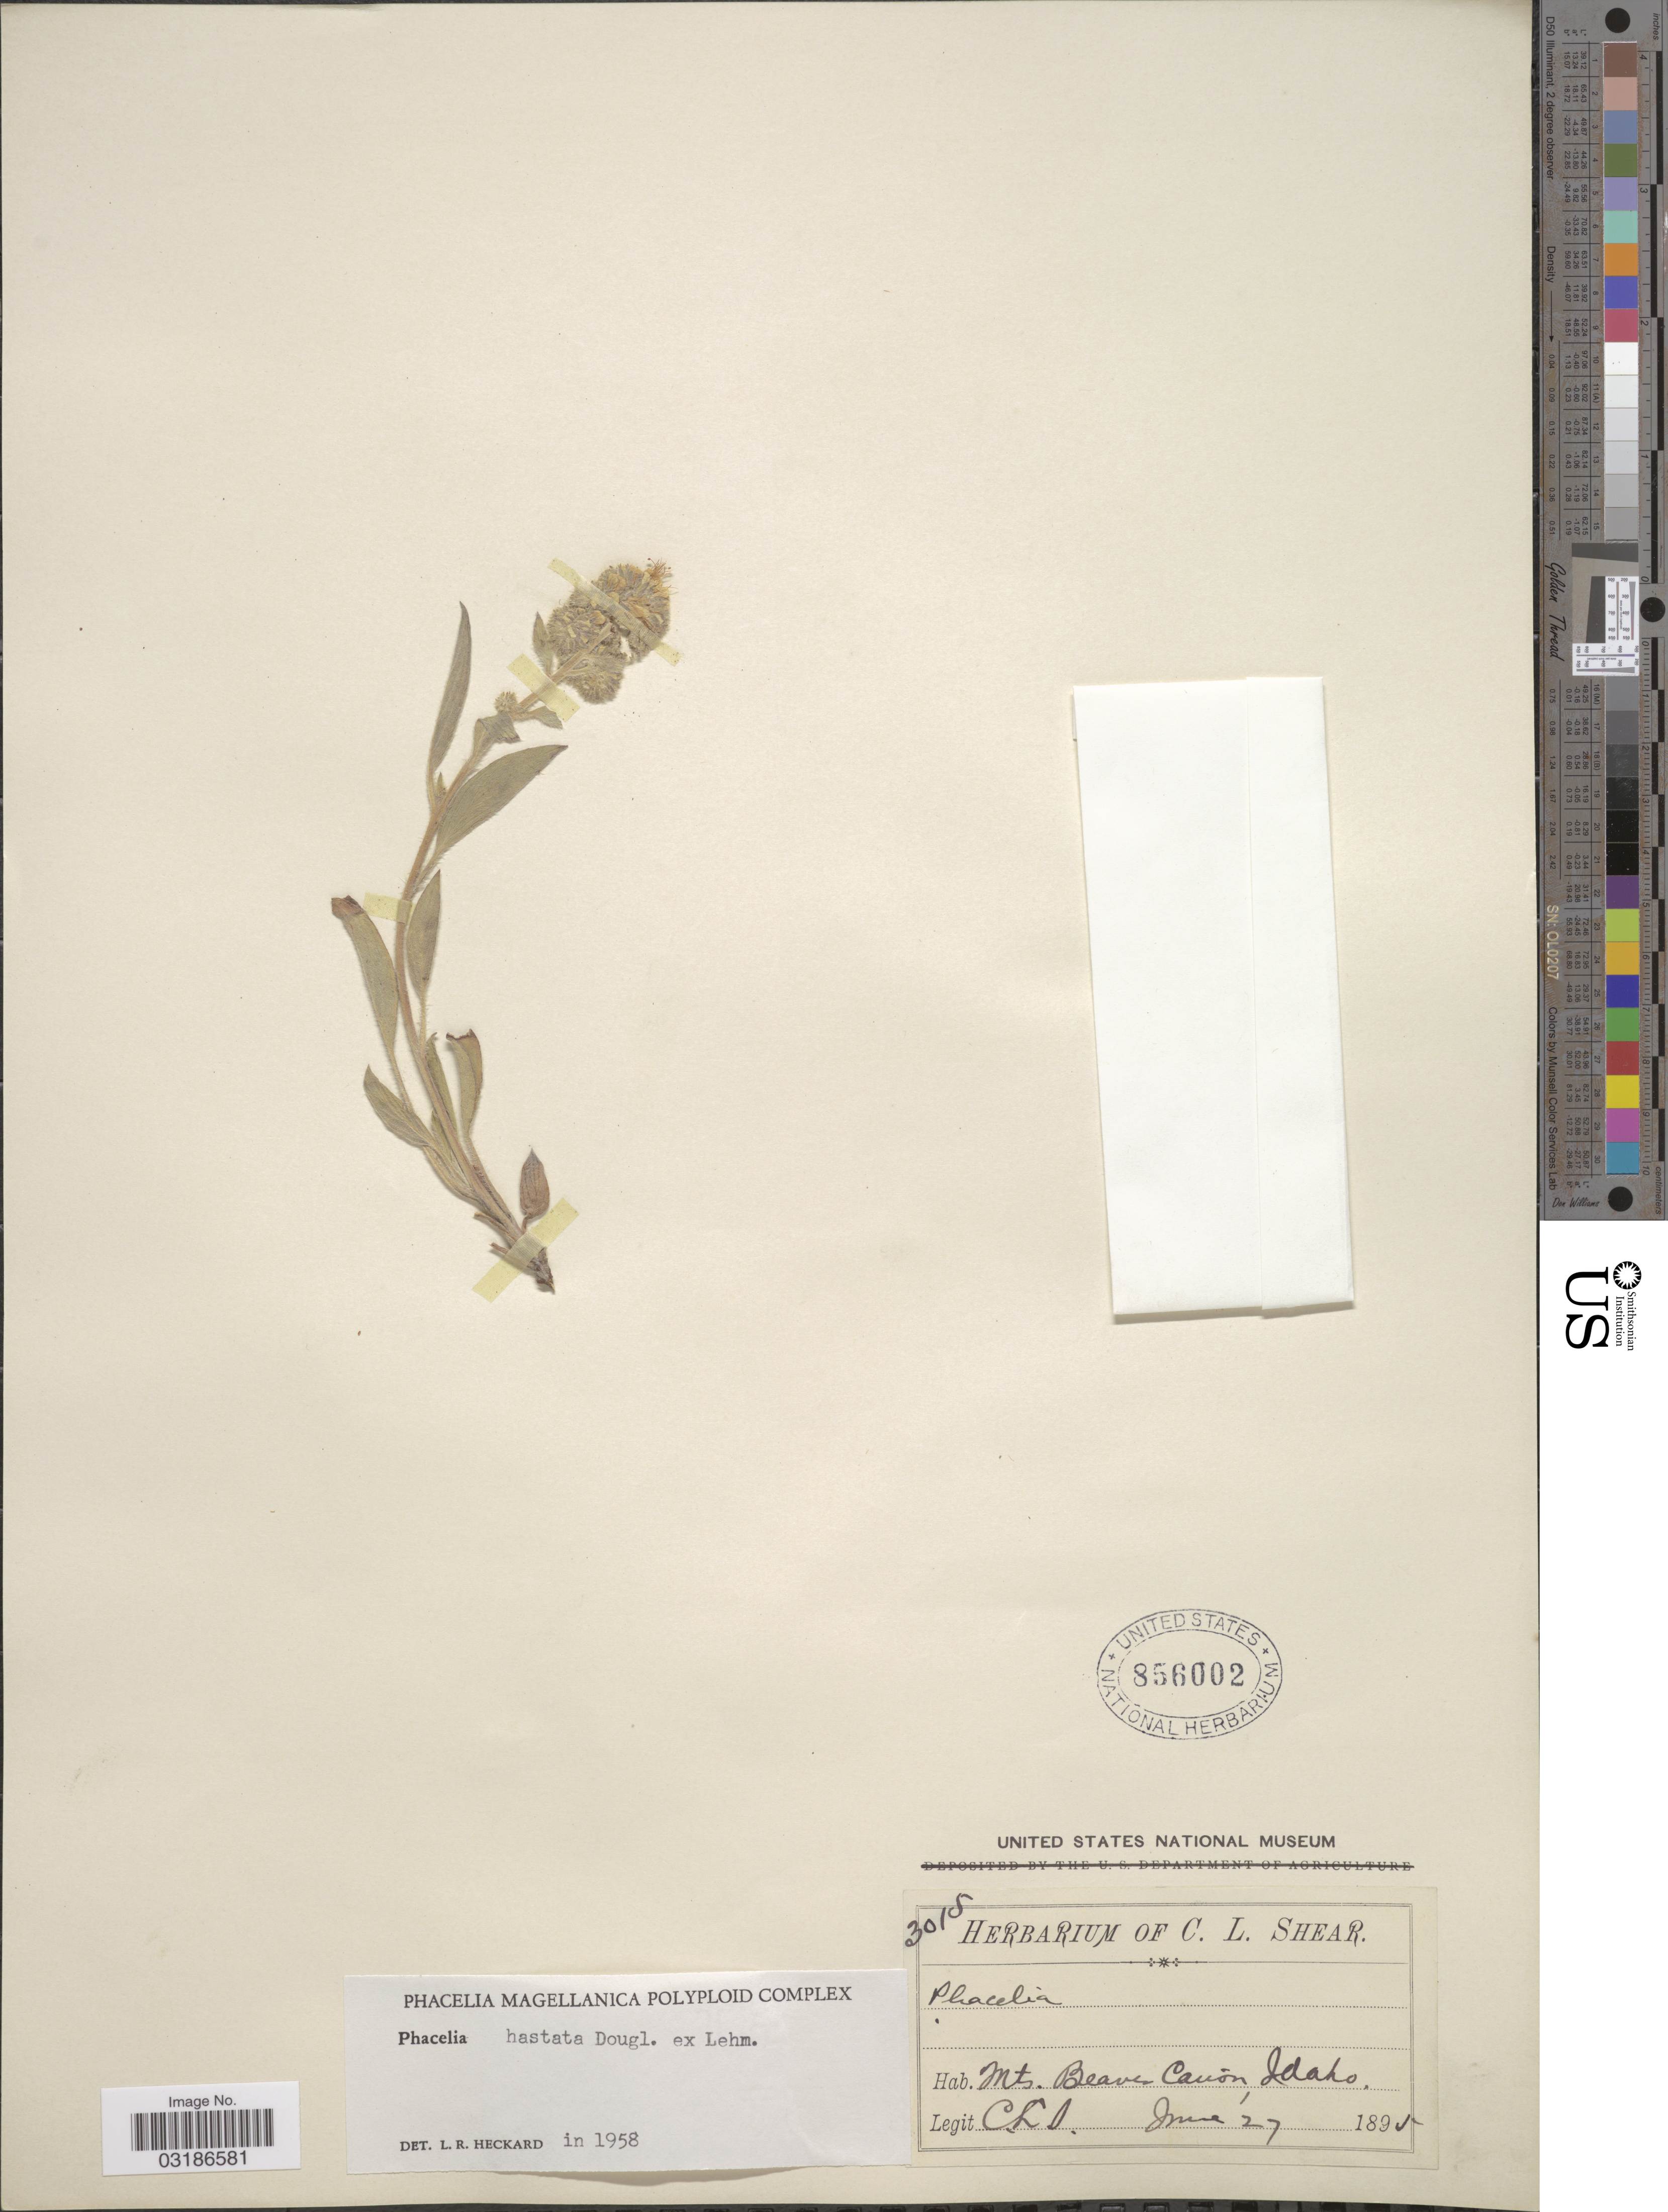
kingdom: Plantae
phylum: Tracheophyta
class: Magnoliopsida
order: Boraginales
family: Hydrophyllaceae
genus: Phacelia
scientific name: Phacelia hastata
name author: Douglas ex Lehm.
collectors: C. L. Shear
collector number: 3015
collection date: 1895-06-27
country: United States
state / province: Idaho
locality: Mts. Beaver Cañon, Idaho.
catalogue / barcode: US 856002